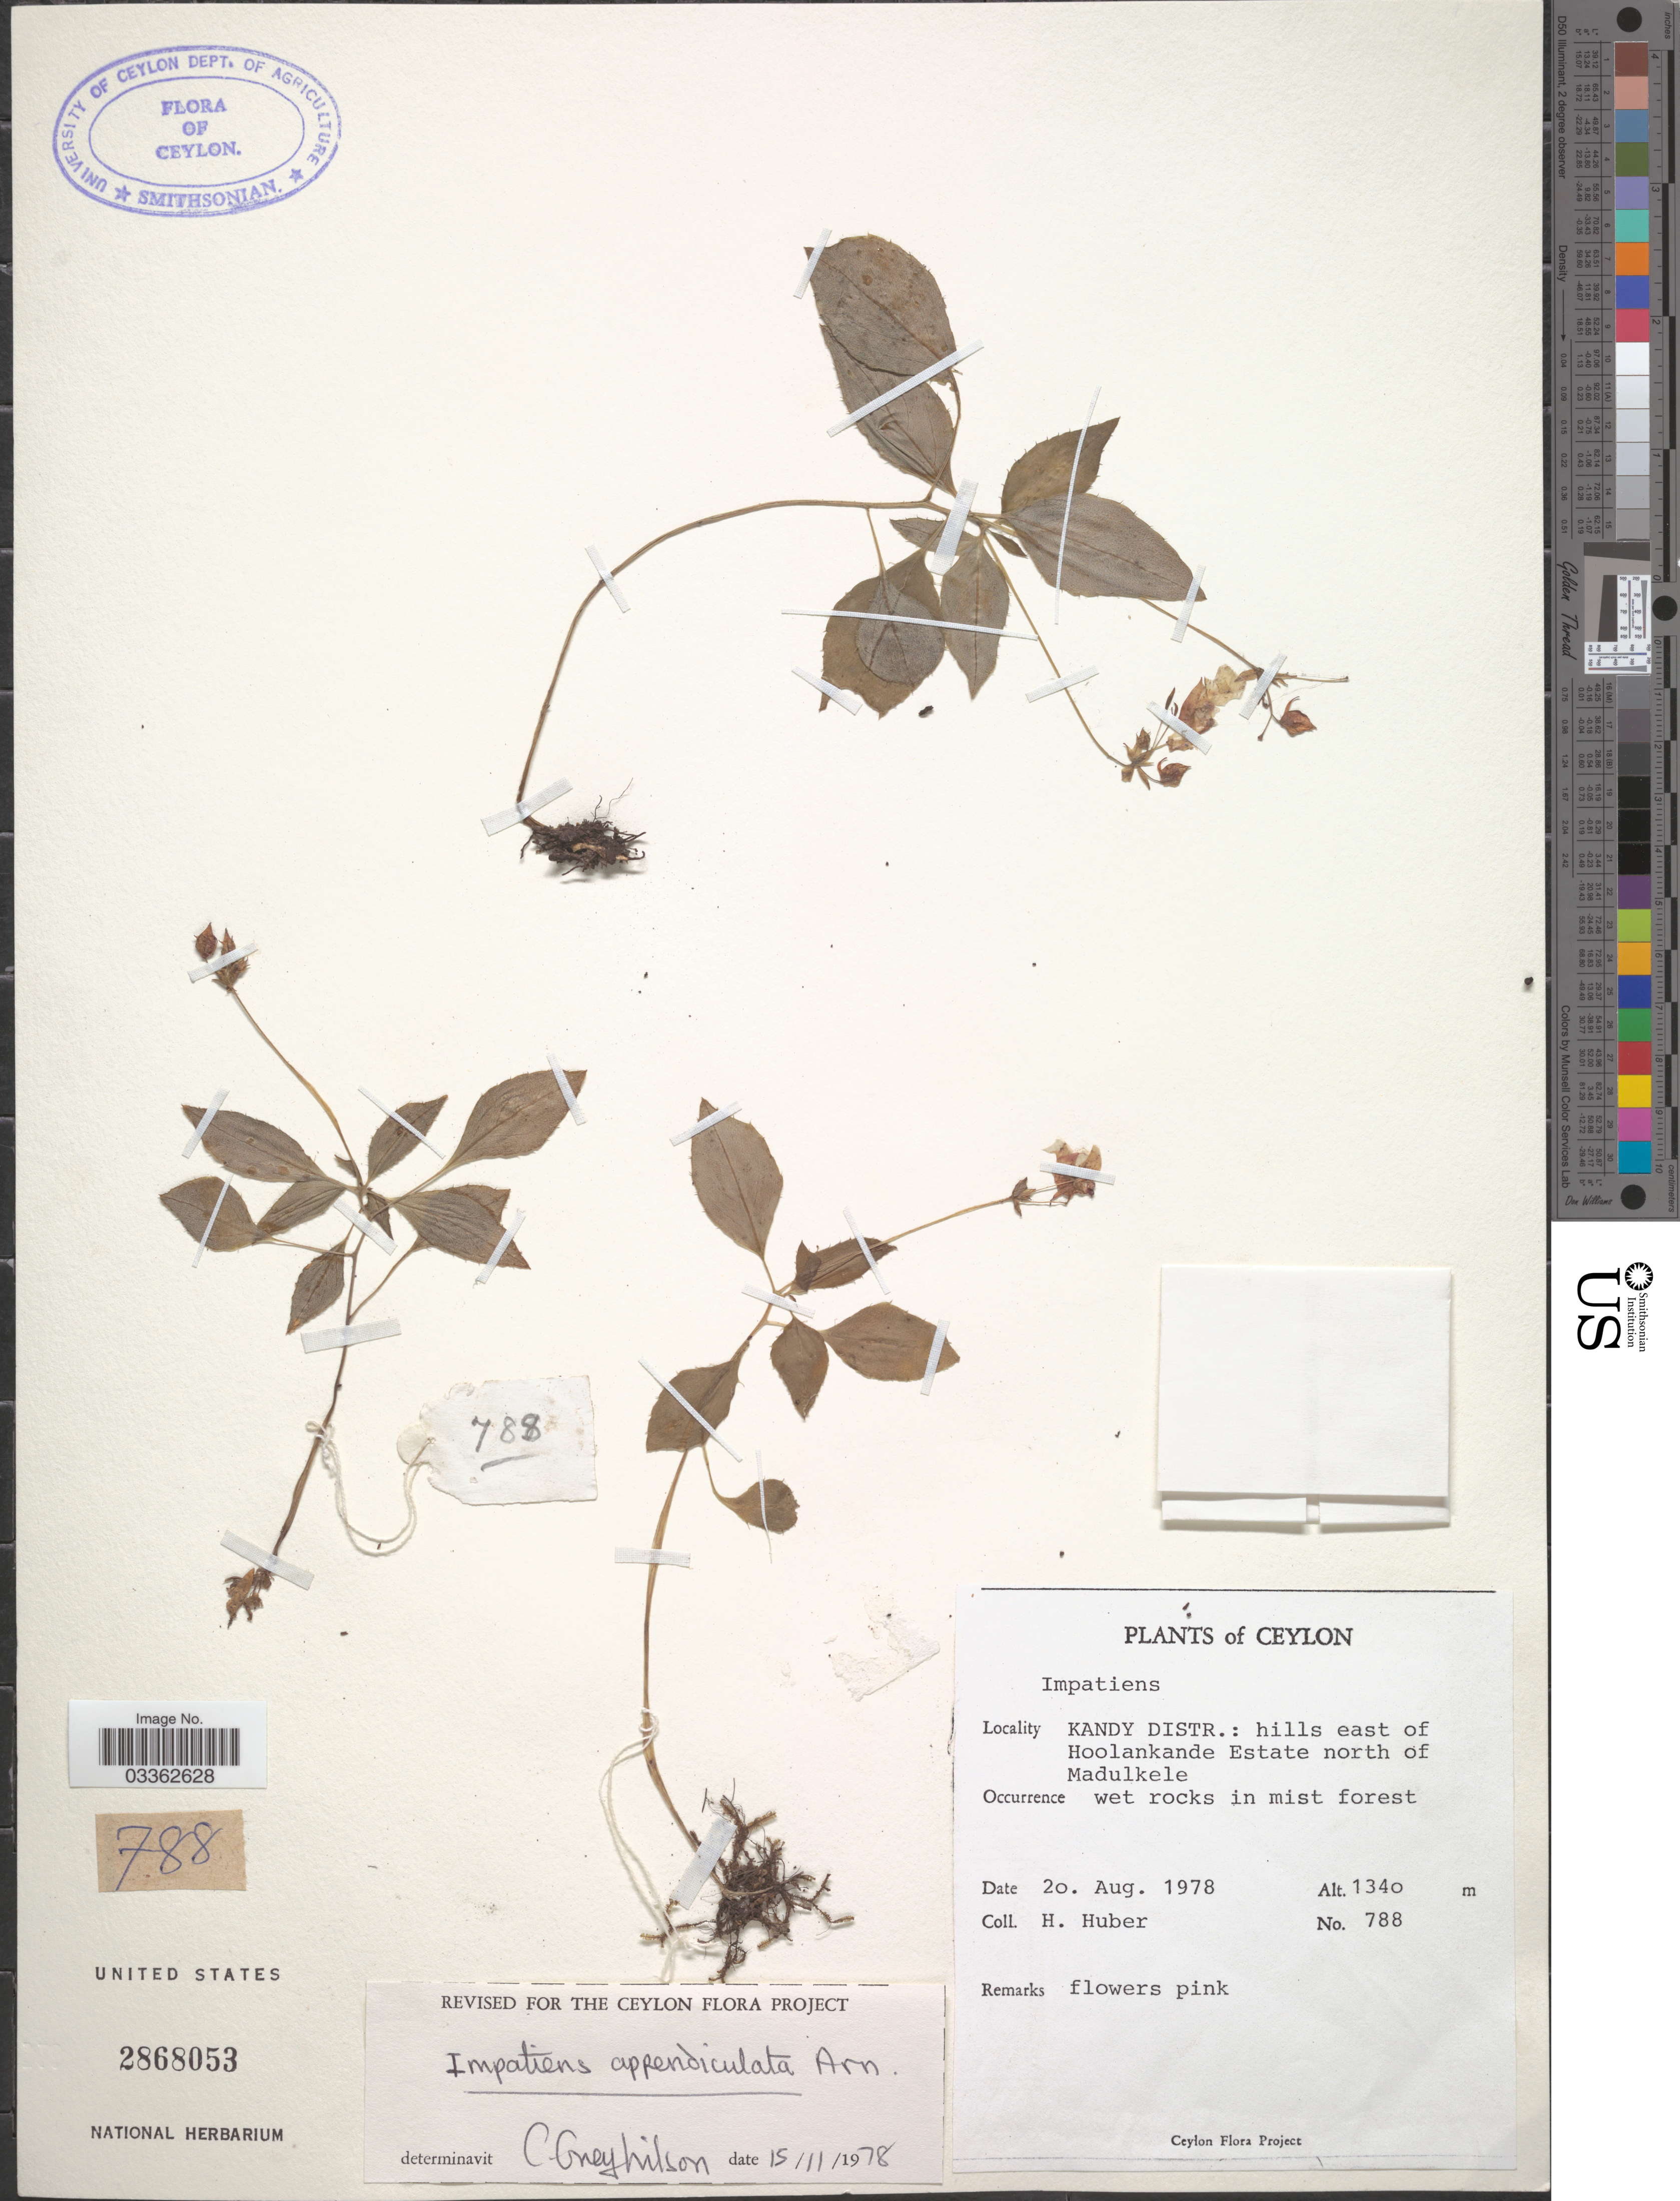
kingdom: Plantae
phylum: Tracheophyta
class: Magnoliopsida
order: Ericales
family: Balsaminaceae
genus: Impatiens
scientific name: Impatiens appendiculata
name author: Arn.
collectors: H. Huber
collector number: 788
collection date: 1978-08-20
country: Sri Lanka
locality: Ceylon. Kandy Distr.: hills east of Hoolankande Estate north of Madulkele.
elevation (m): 1340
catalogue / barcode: US 2868053